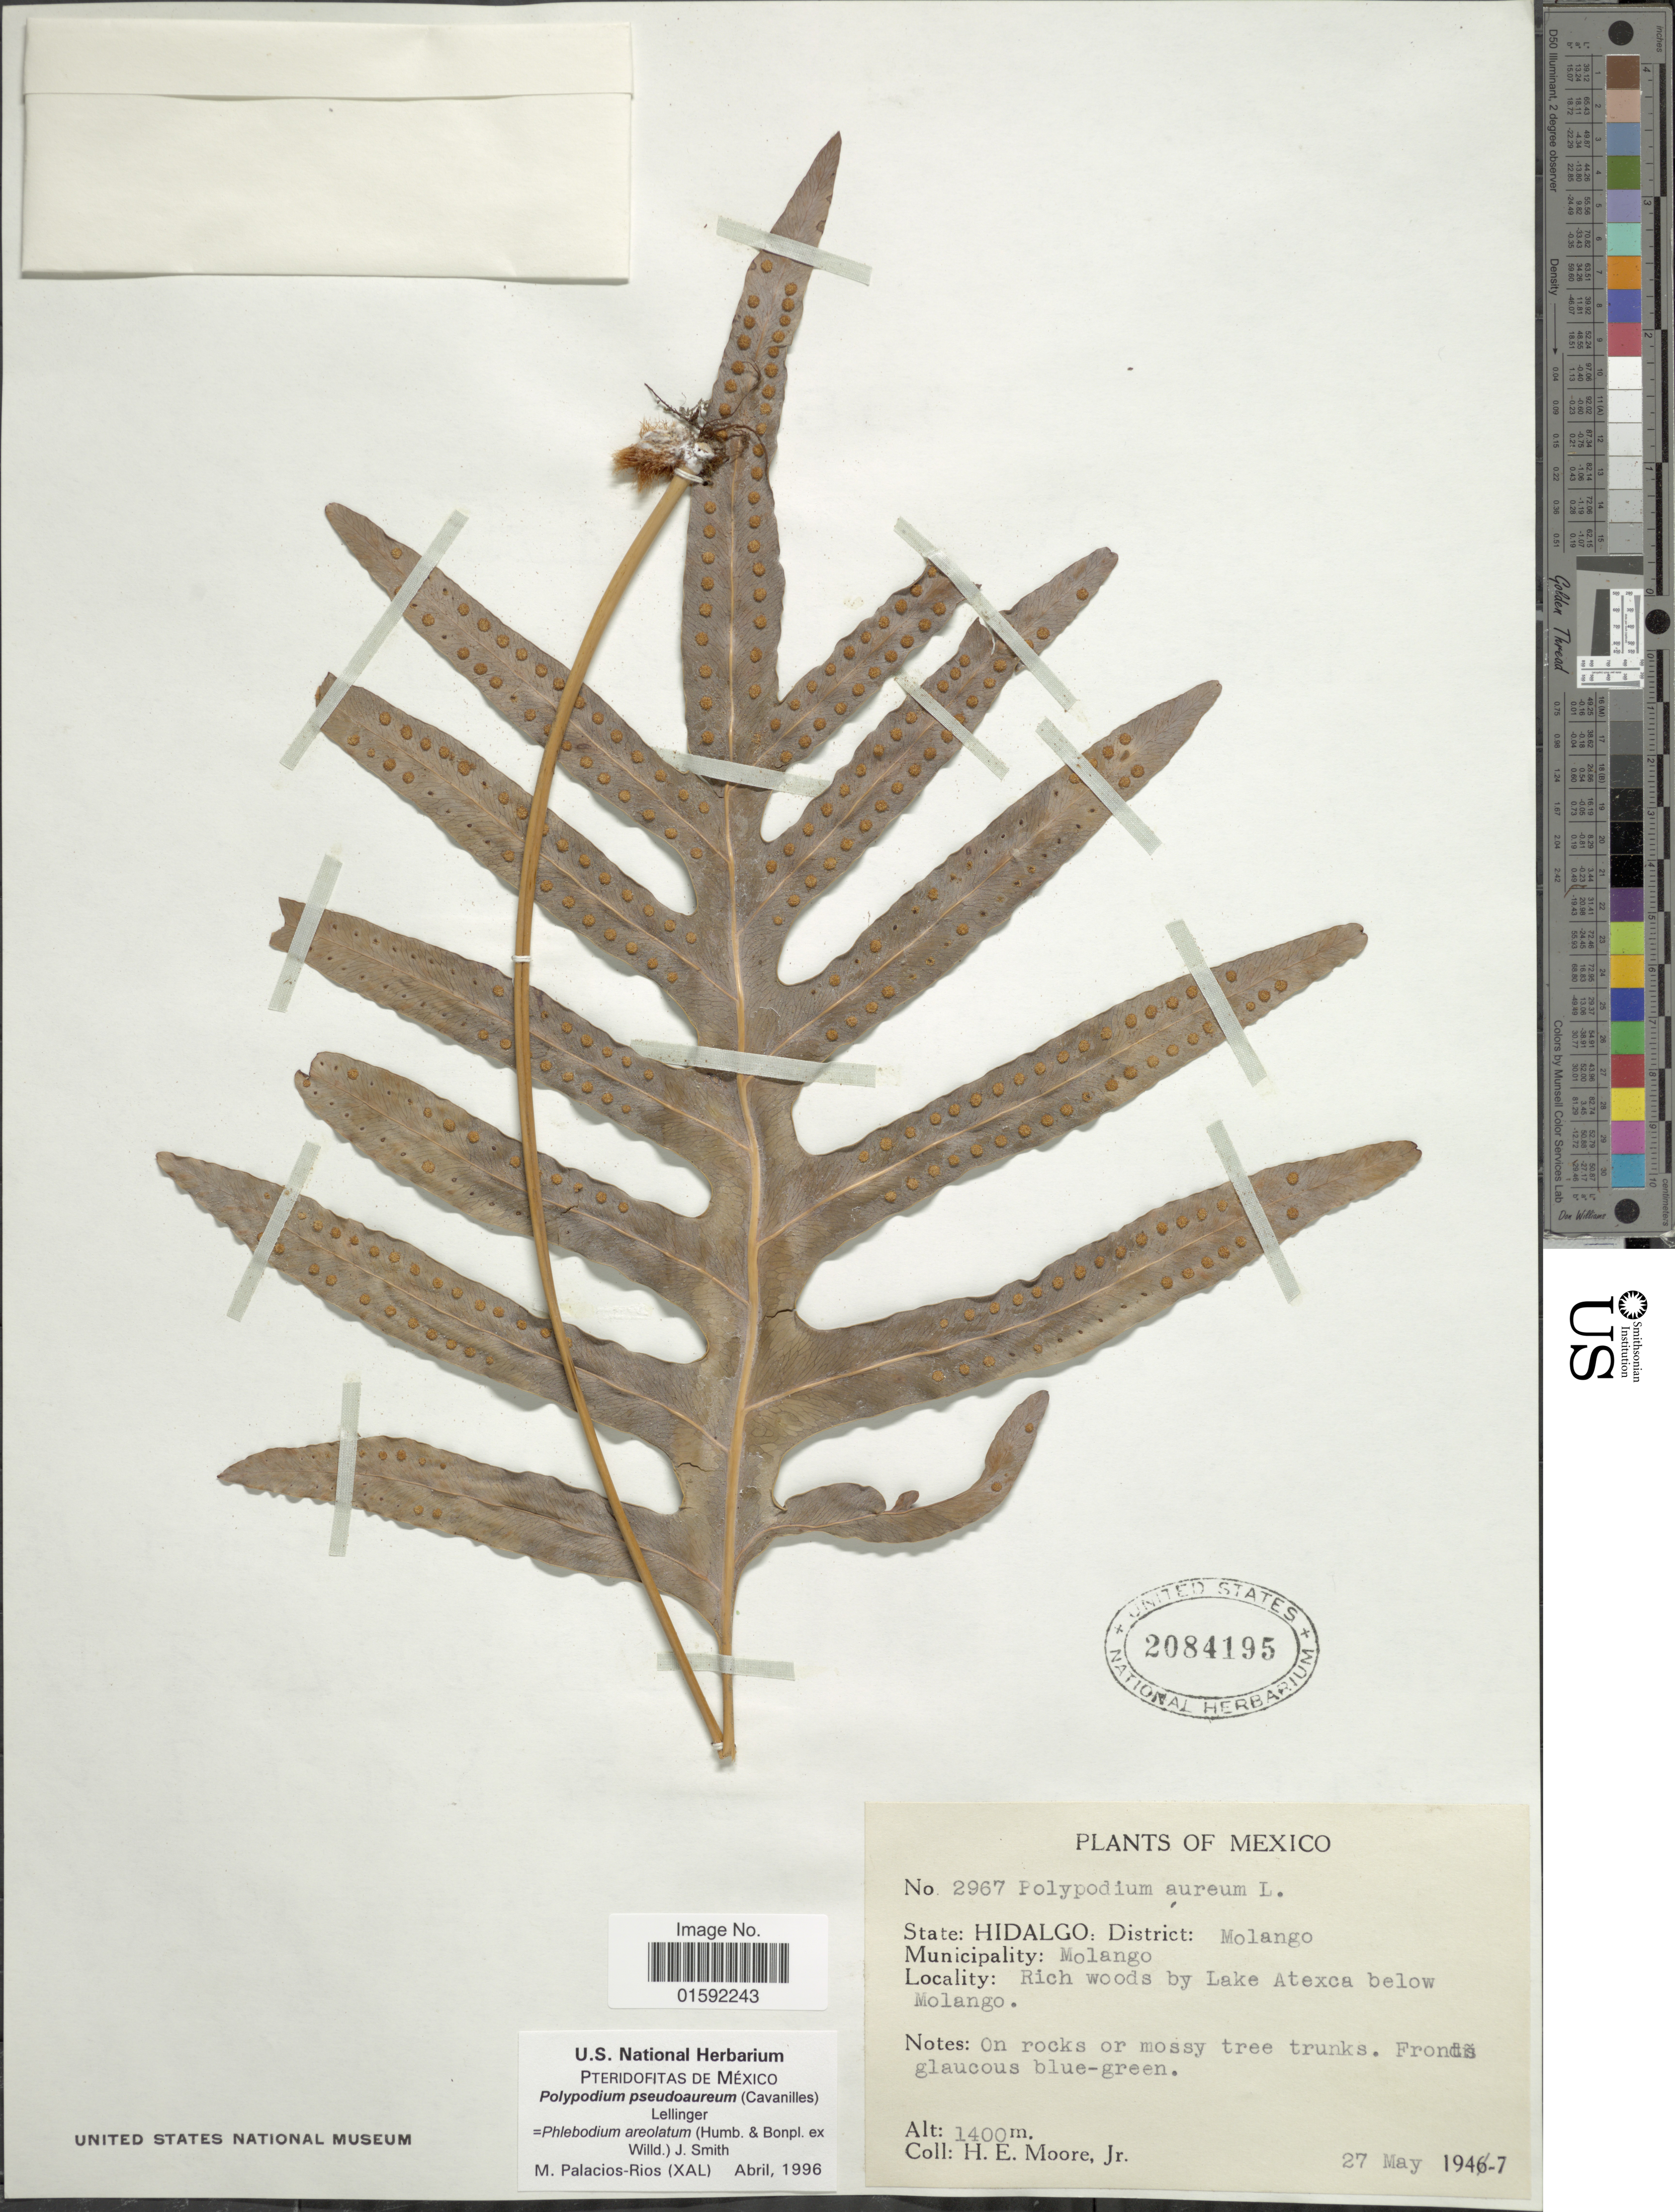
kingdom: Plantae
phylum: Tracheophyta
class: Polypodiopsida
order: Polypodiales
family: Polypodiaceae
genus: Phlebodium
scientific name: Phlebodium pseudoaureum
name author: (Cav.) Lellinger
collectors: H. Moore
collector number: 2967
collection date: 1947-05-27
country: Mexico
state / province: Hidalgo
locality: Mexico, District: Molango, Municipality: Molango, Rich woods by lake Atexca below Molango.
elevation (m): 1400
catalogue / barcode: US 20841995